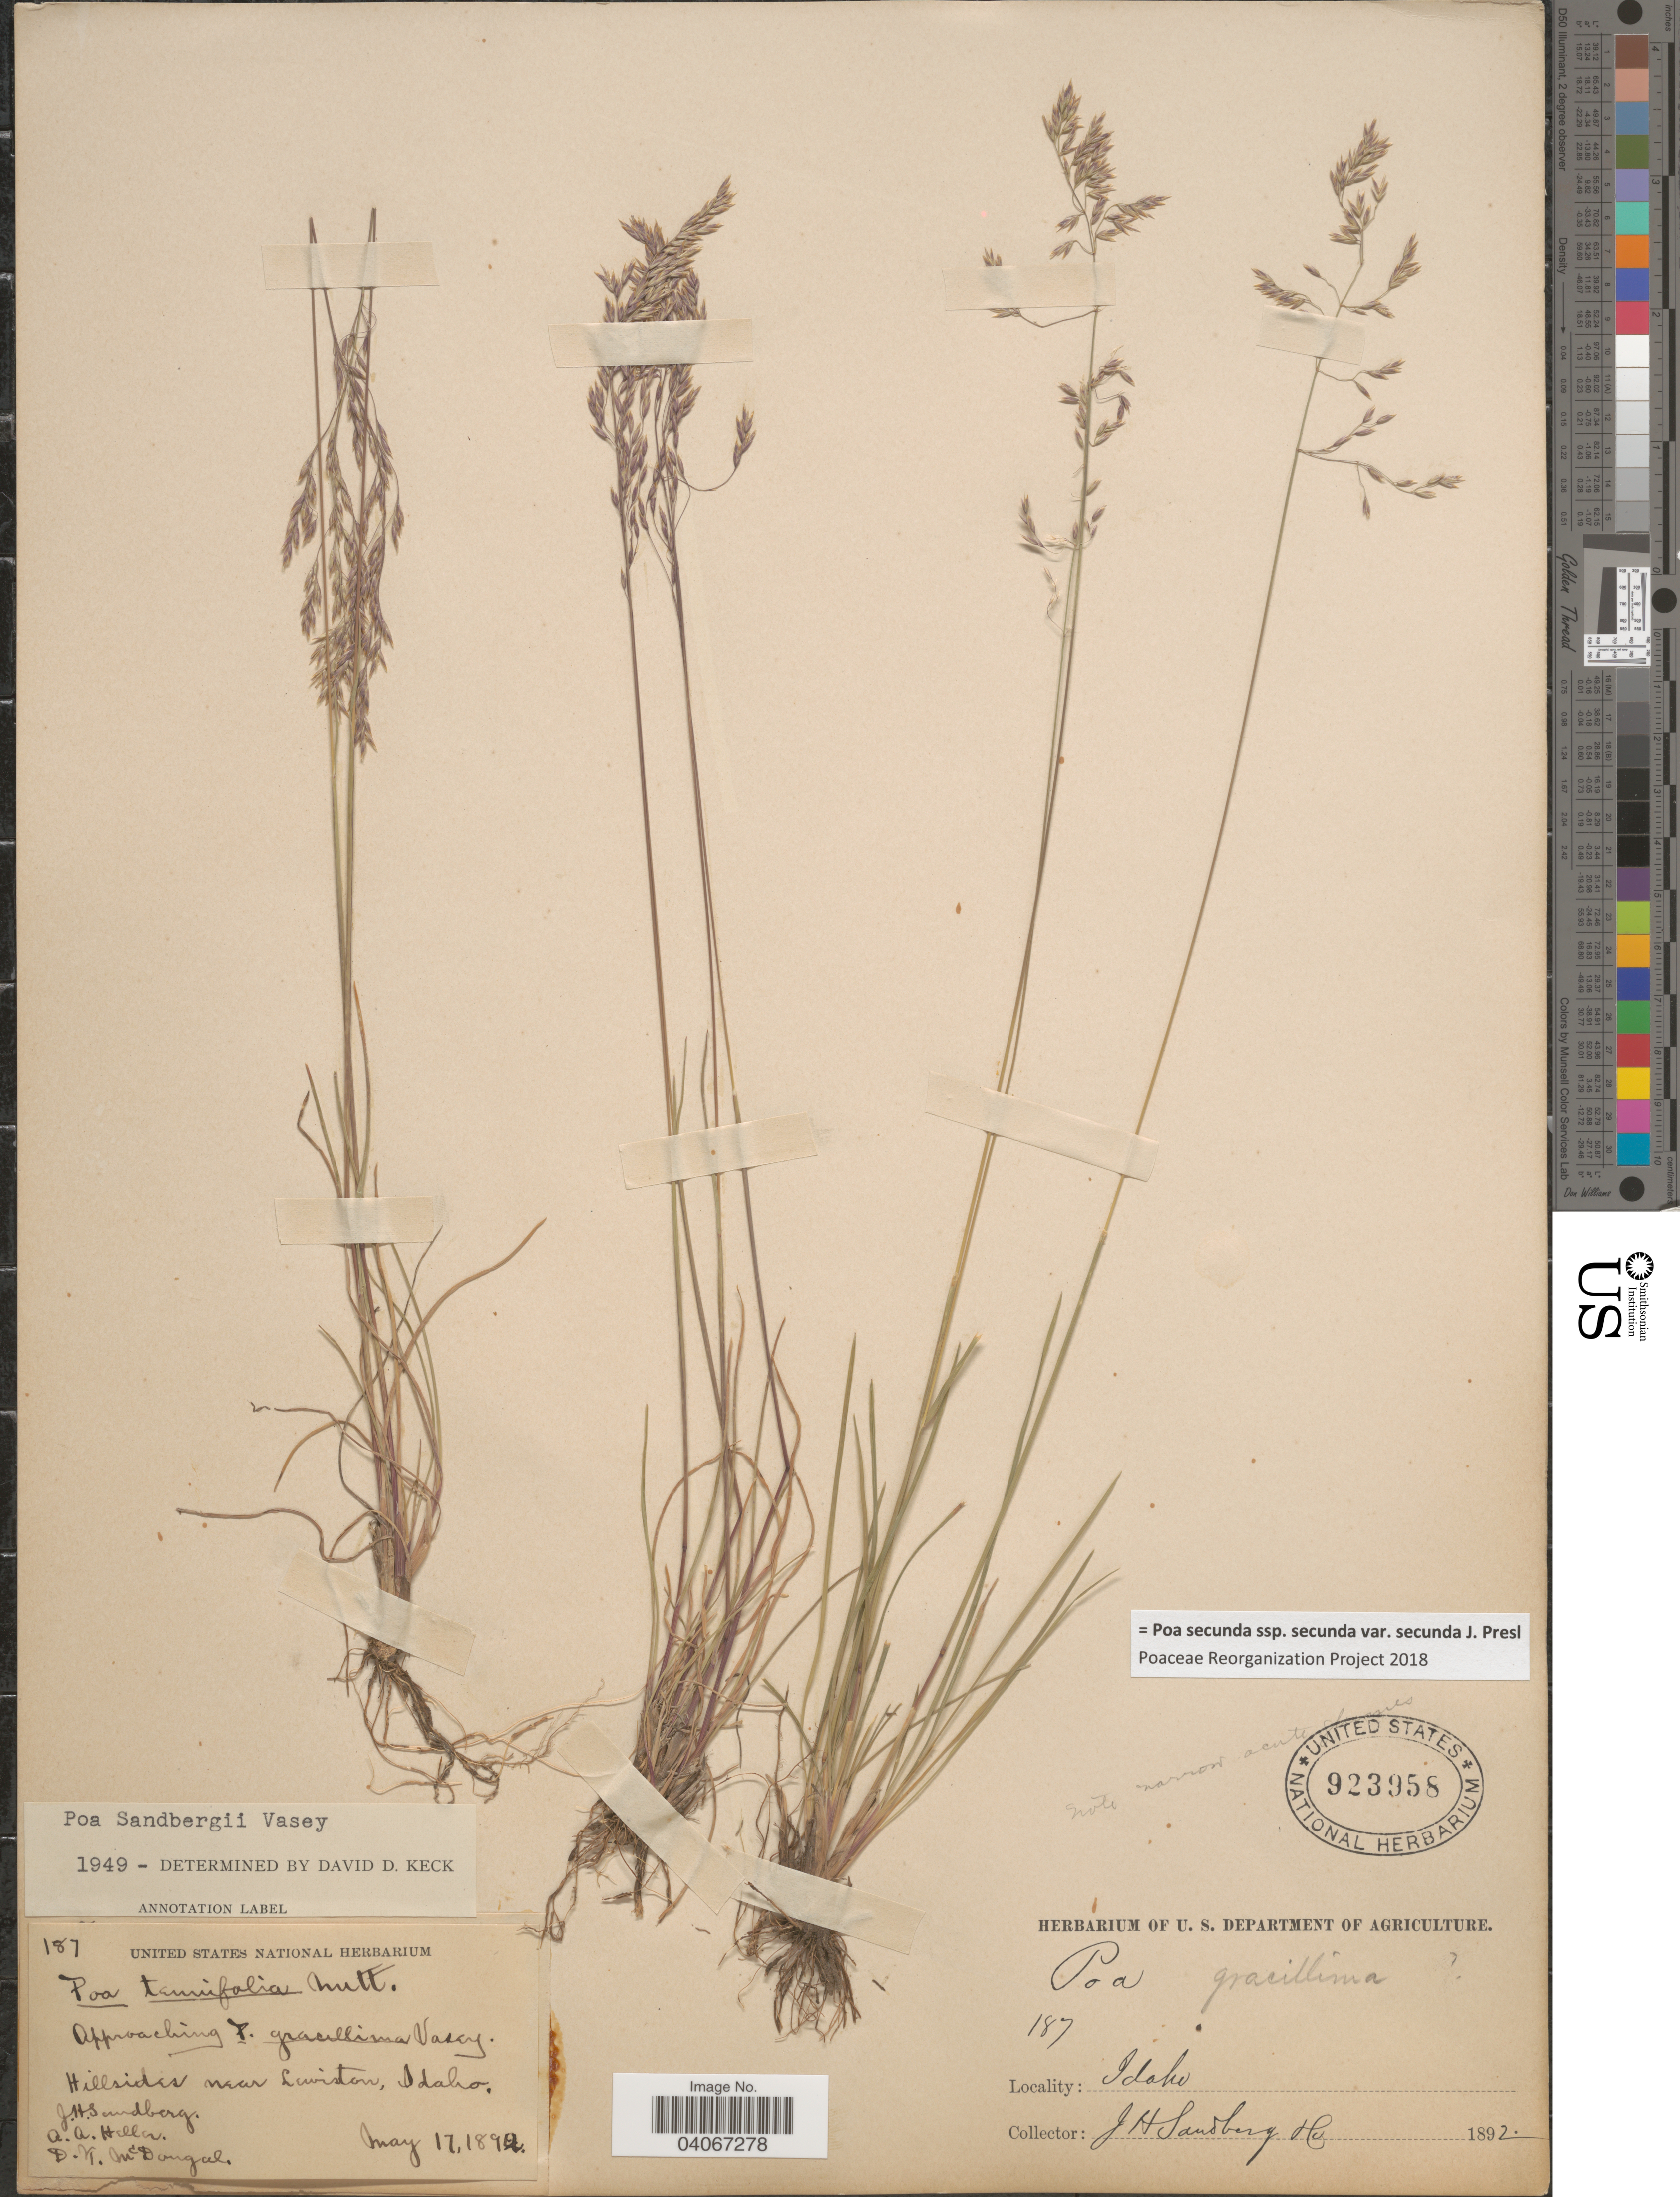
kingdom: Plantae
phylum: Tracheophyta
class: Liliopsida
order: Poales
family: Poaceae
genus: Poa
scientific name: Poa secunda subsp. secunda var. secunda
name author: J. Presl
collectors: J. H. Sandberg, A. A. Heller & D. McDougal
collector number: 187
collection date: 1892-05-17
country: United States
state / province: Idaho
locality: Hillsides near Lewiston.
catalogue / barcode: US 923958